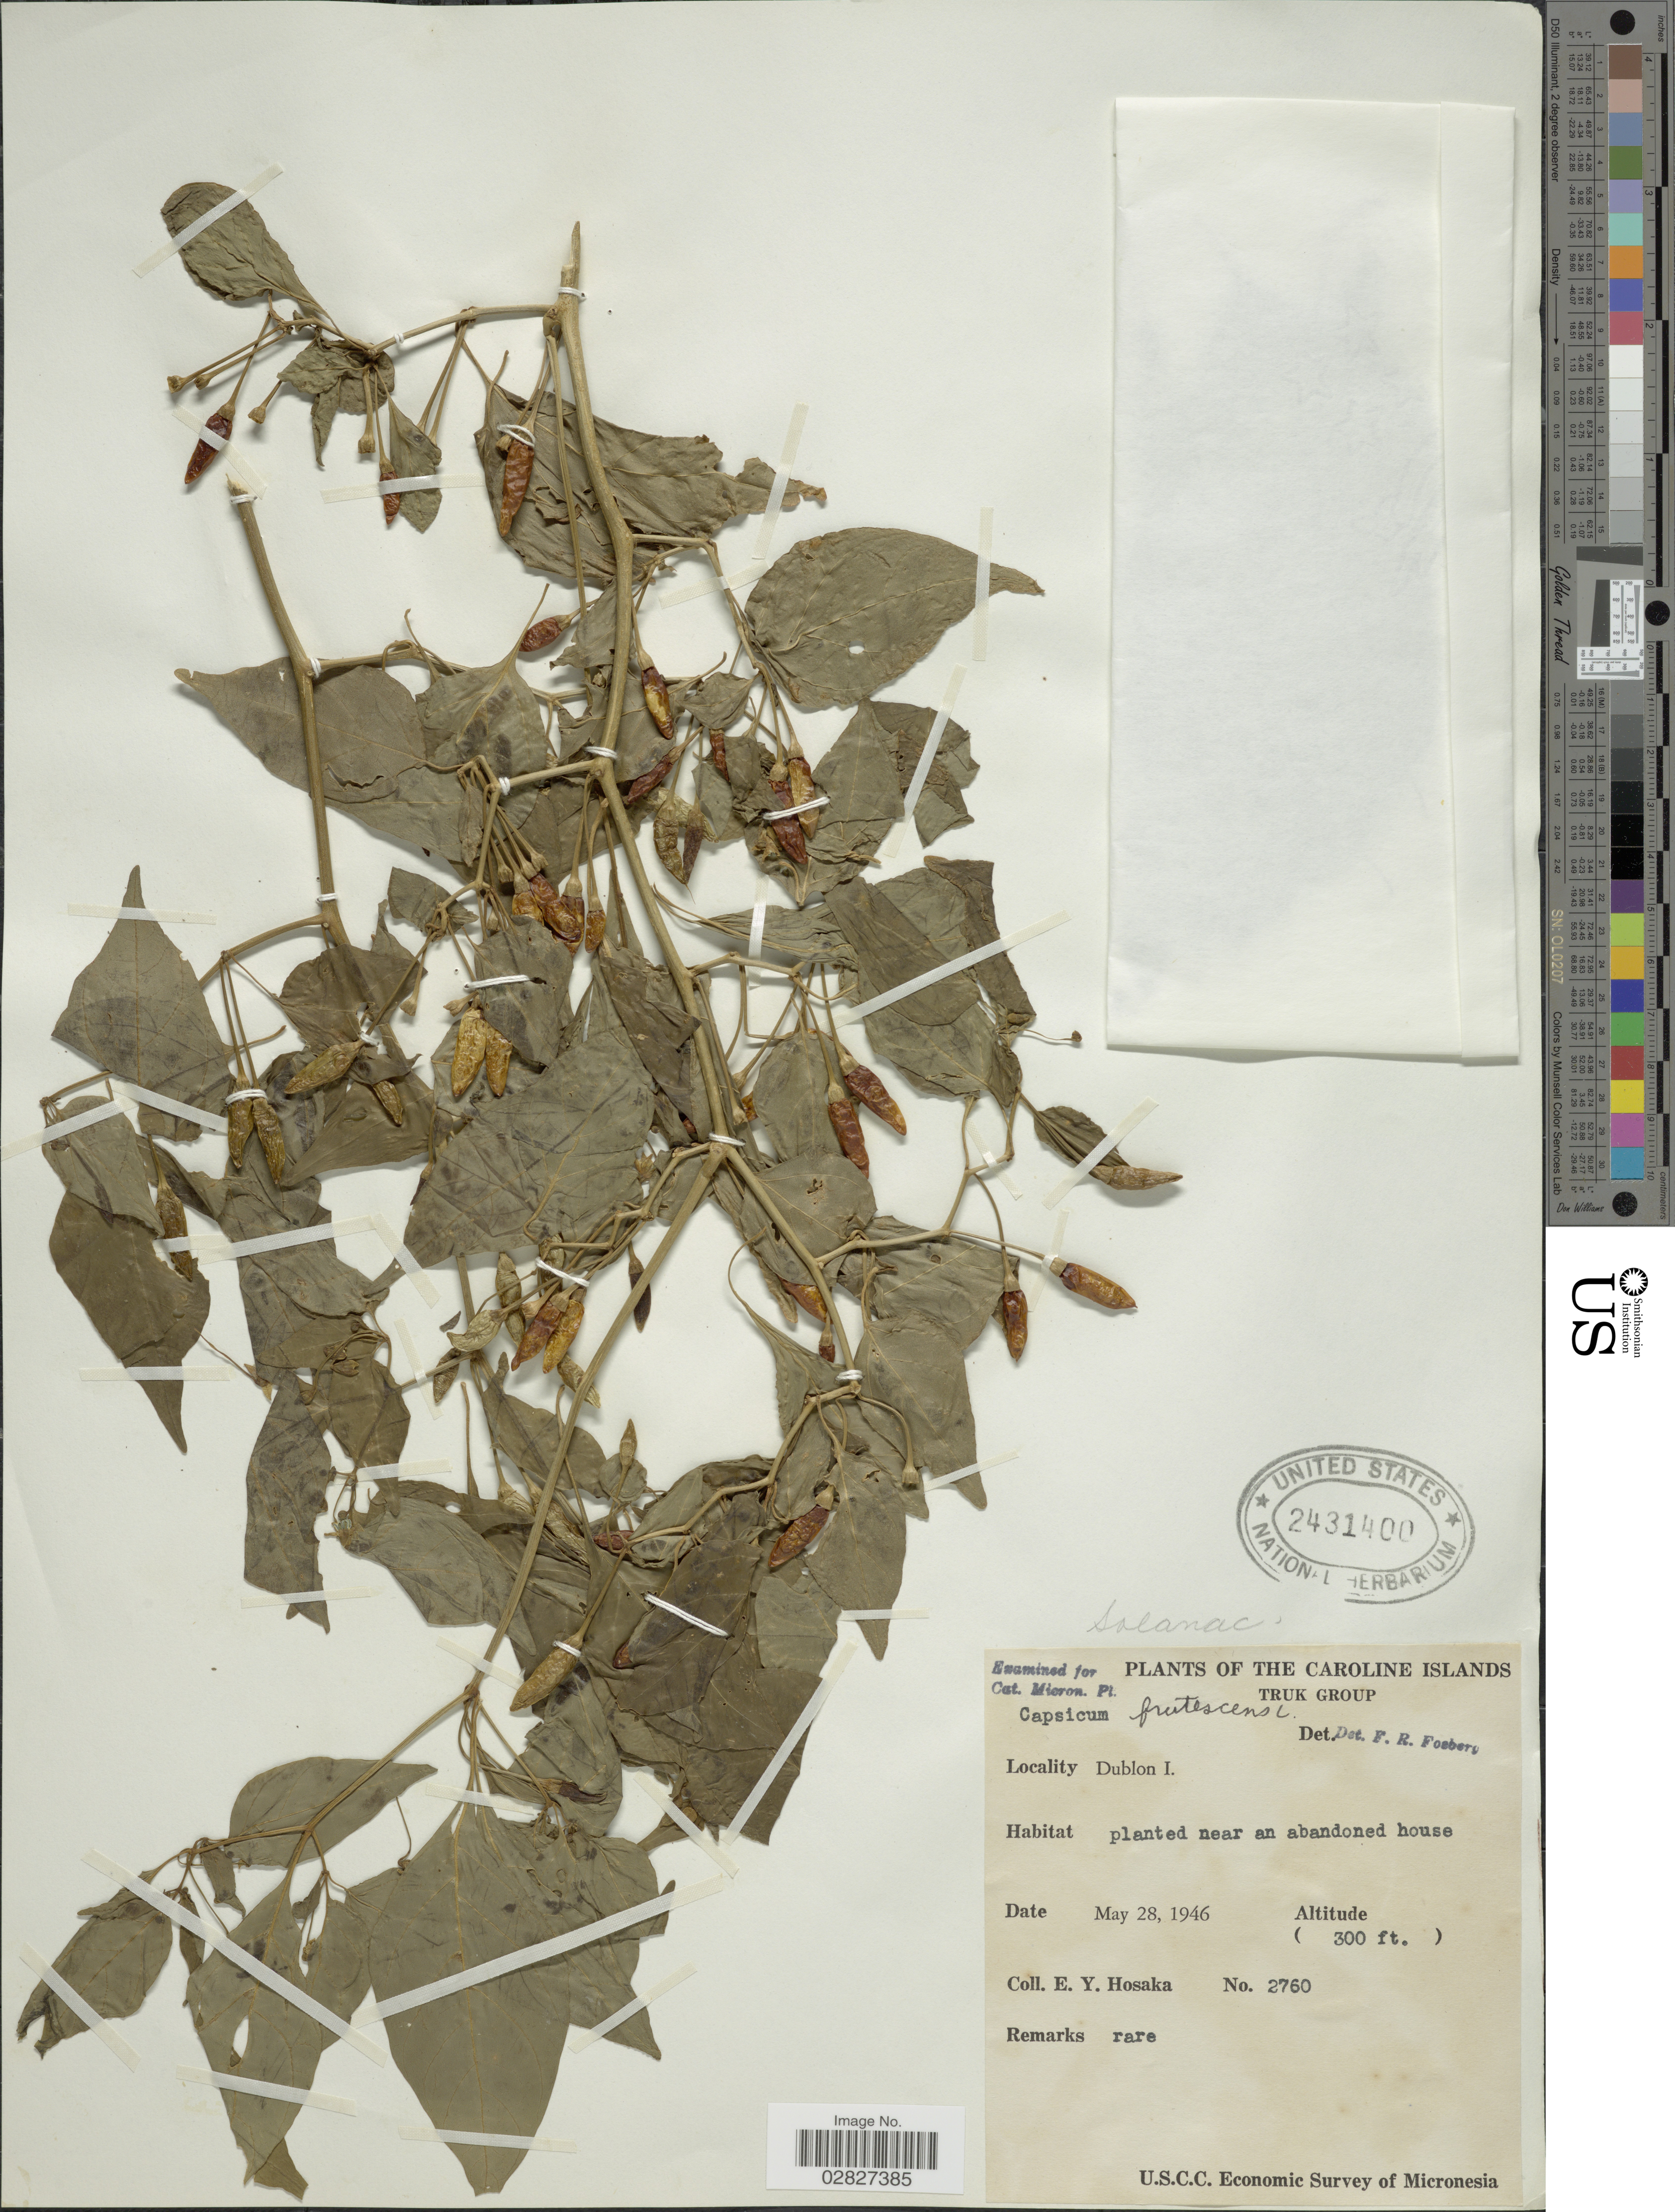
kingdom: Plantae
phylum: Tracheophyta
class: Magnoliopsida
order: Solanales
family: Solanaceae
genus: Capsicum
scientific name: Capsicum frutescens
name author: L.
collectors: E. Y. Hosaka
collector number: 2760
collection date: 1946-05-28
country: Micronesia, Federated States of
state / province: Truk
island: Dublon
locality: Caroline Islands. Truk Group. Dublon I. Planted near an abandoned house.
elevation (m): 91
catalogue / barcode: US 2431400